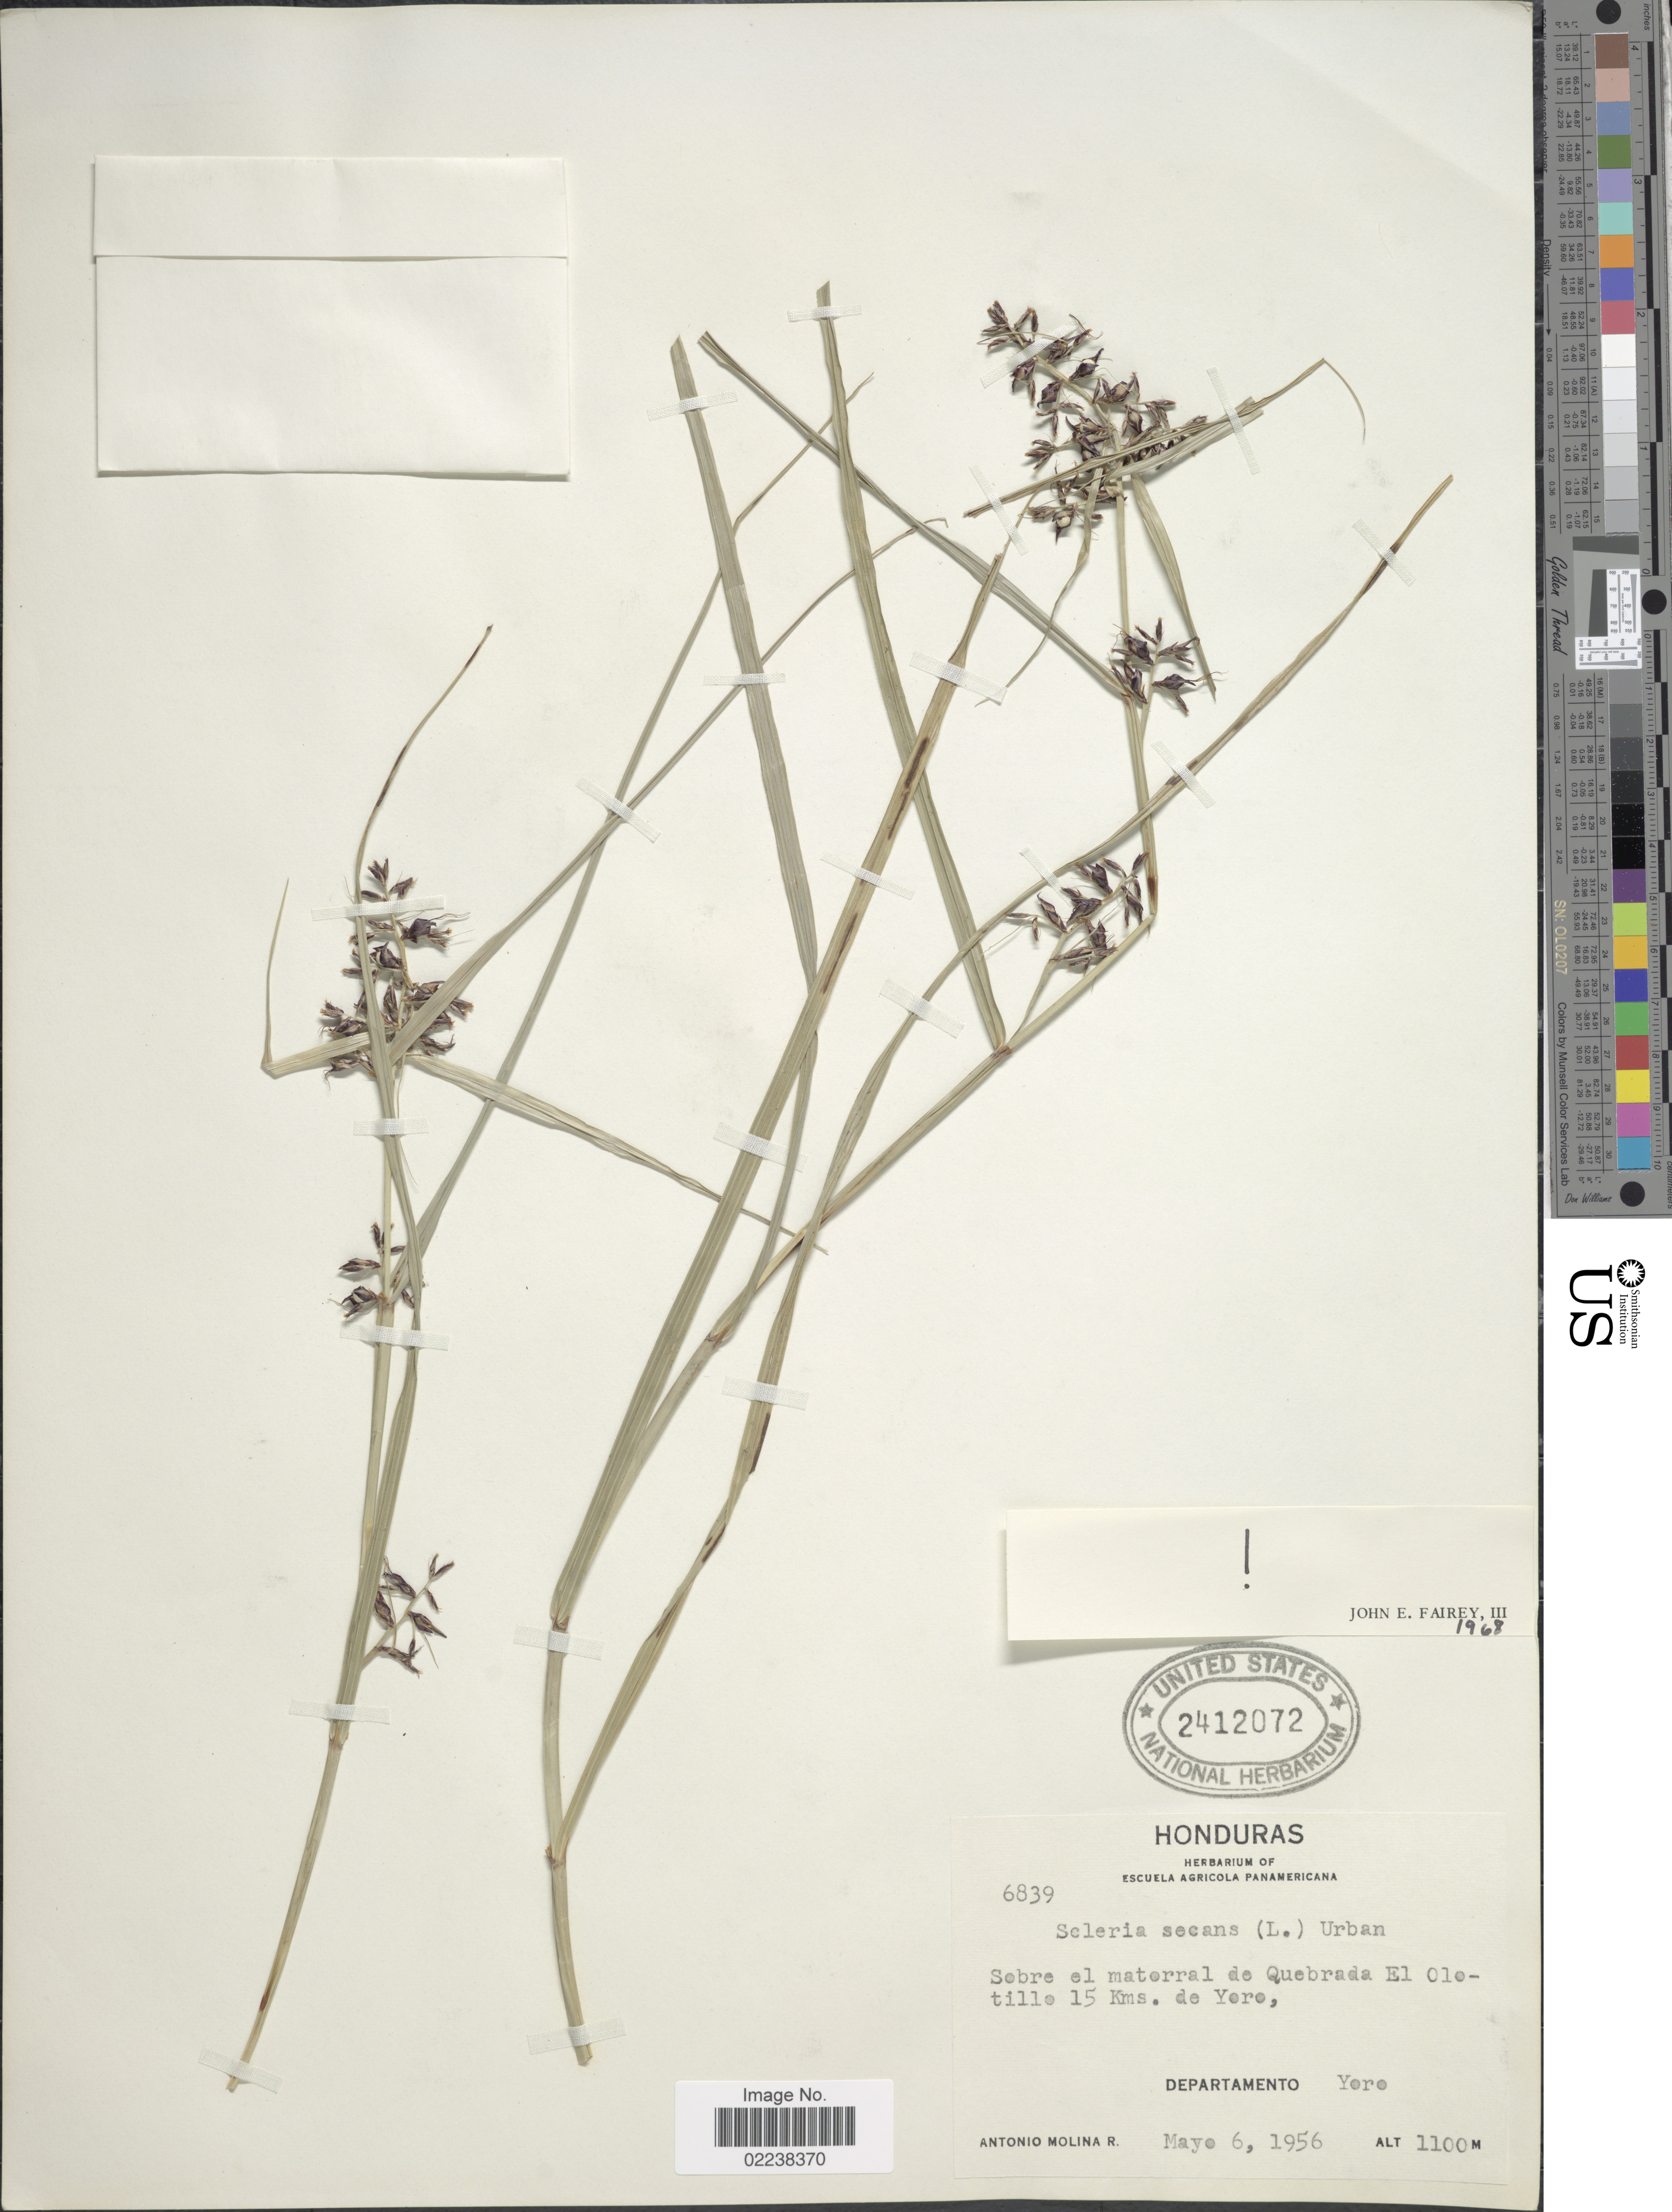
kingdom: Plantae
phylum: Tracheophyta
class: Liliopsida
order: Poales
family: Cyperaceae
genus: Scleria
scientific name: Scleria secans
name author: (L.) Urb.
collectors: A. Molina R.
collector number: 6839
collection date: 1956-05-06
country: Honduras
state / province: Yoro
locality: Sobre el matorral de Quebrada El Oletillo 15 kms. de Yoro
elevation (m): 1100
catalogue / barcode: US 2412072